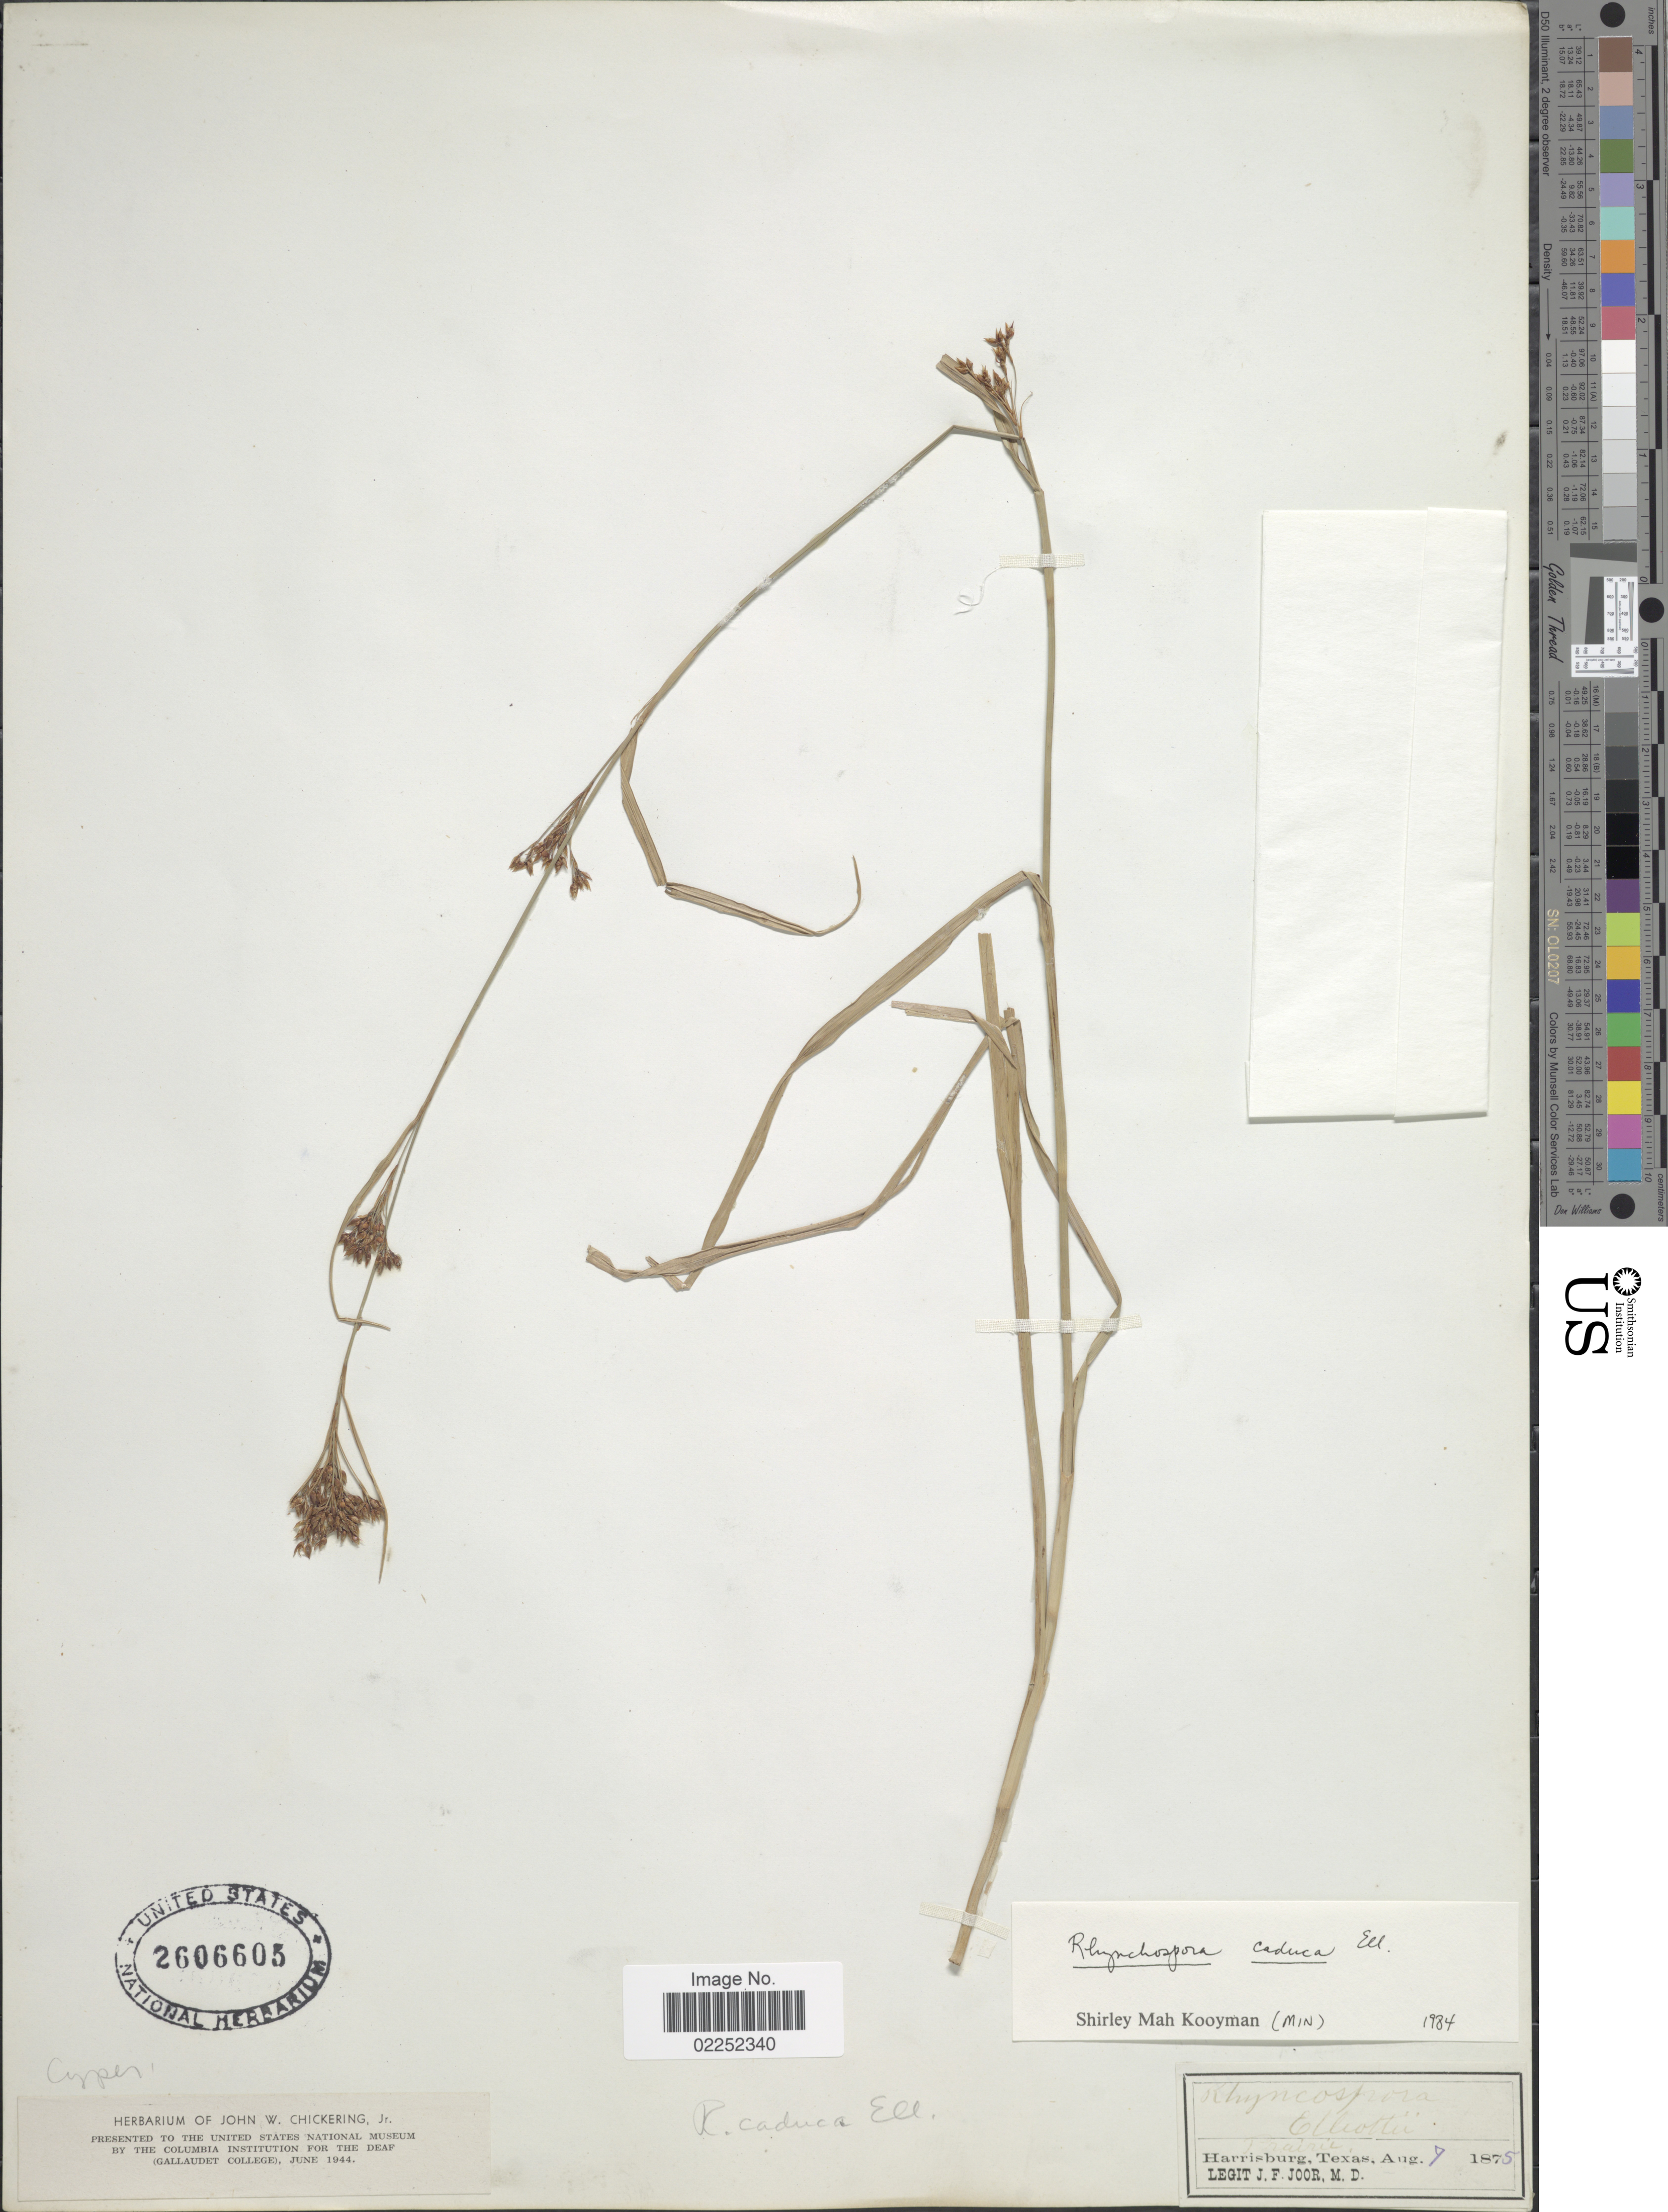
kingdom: Plantae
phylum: Tracheophyta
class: Liliopsida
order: Poales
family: Cyperaceae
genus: Rhynchospora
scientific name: Rhynchospora caduca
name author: Elliott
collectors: J. F. Joor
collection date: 1875-08-07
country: United States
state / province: Texas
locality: Prairie, Harrisburg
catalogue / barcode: US 2606605